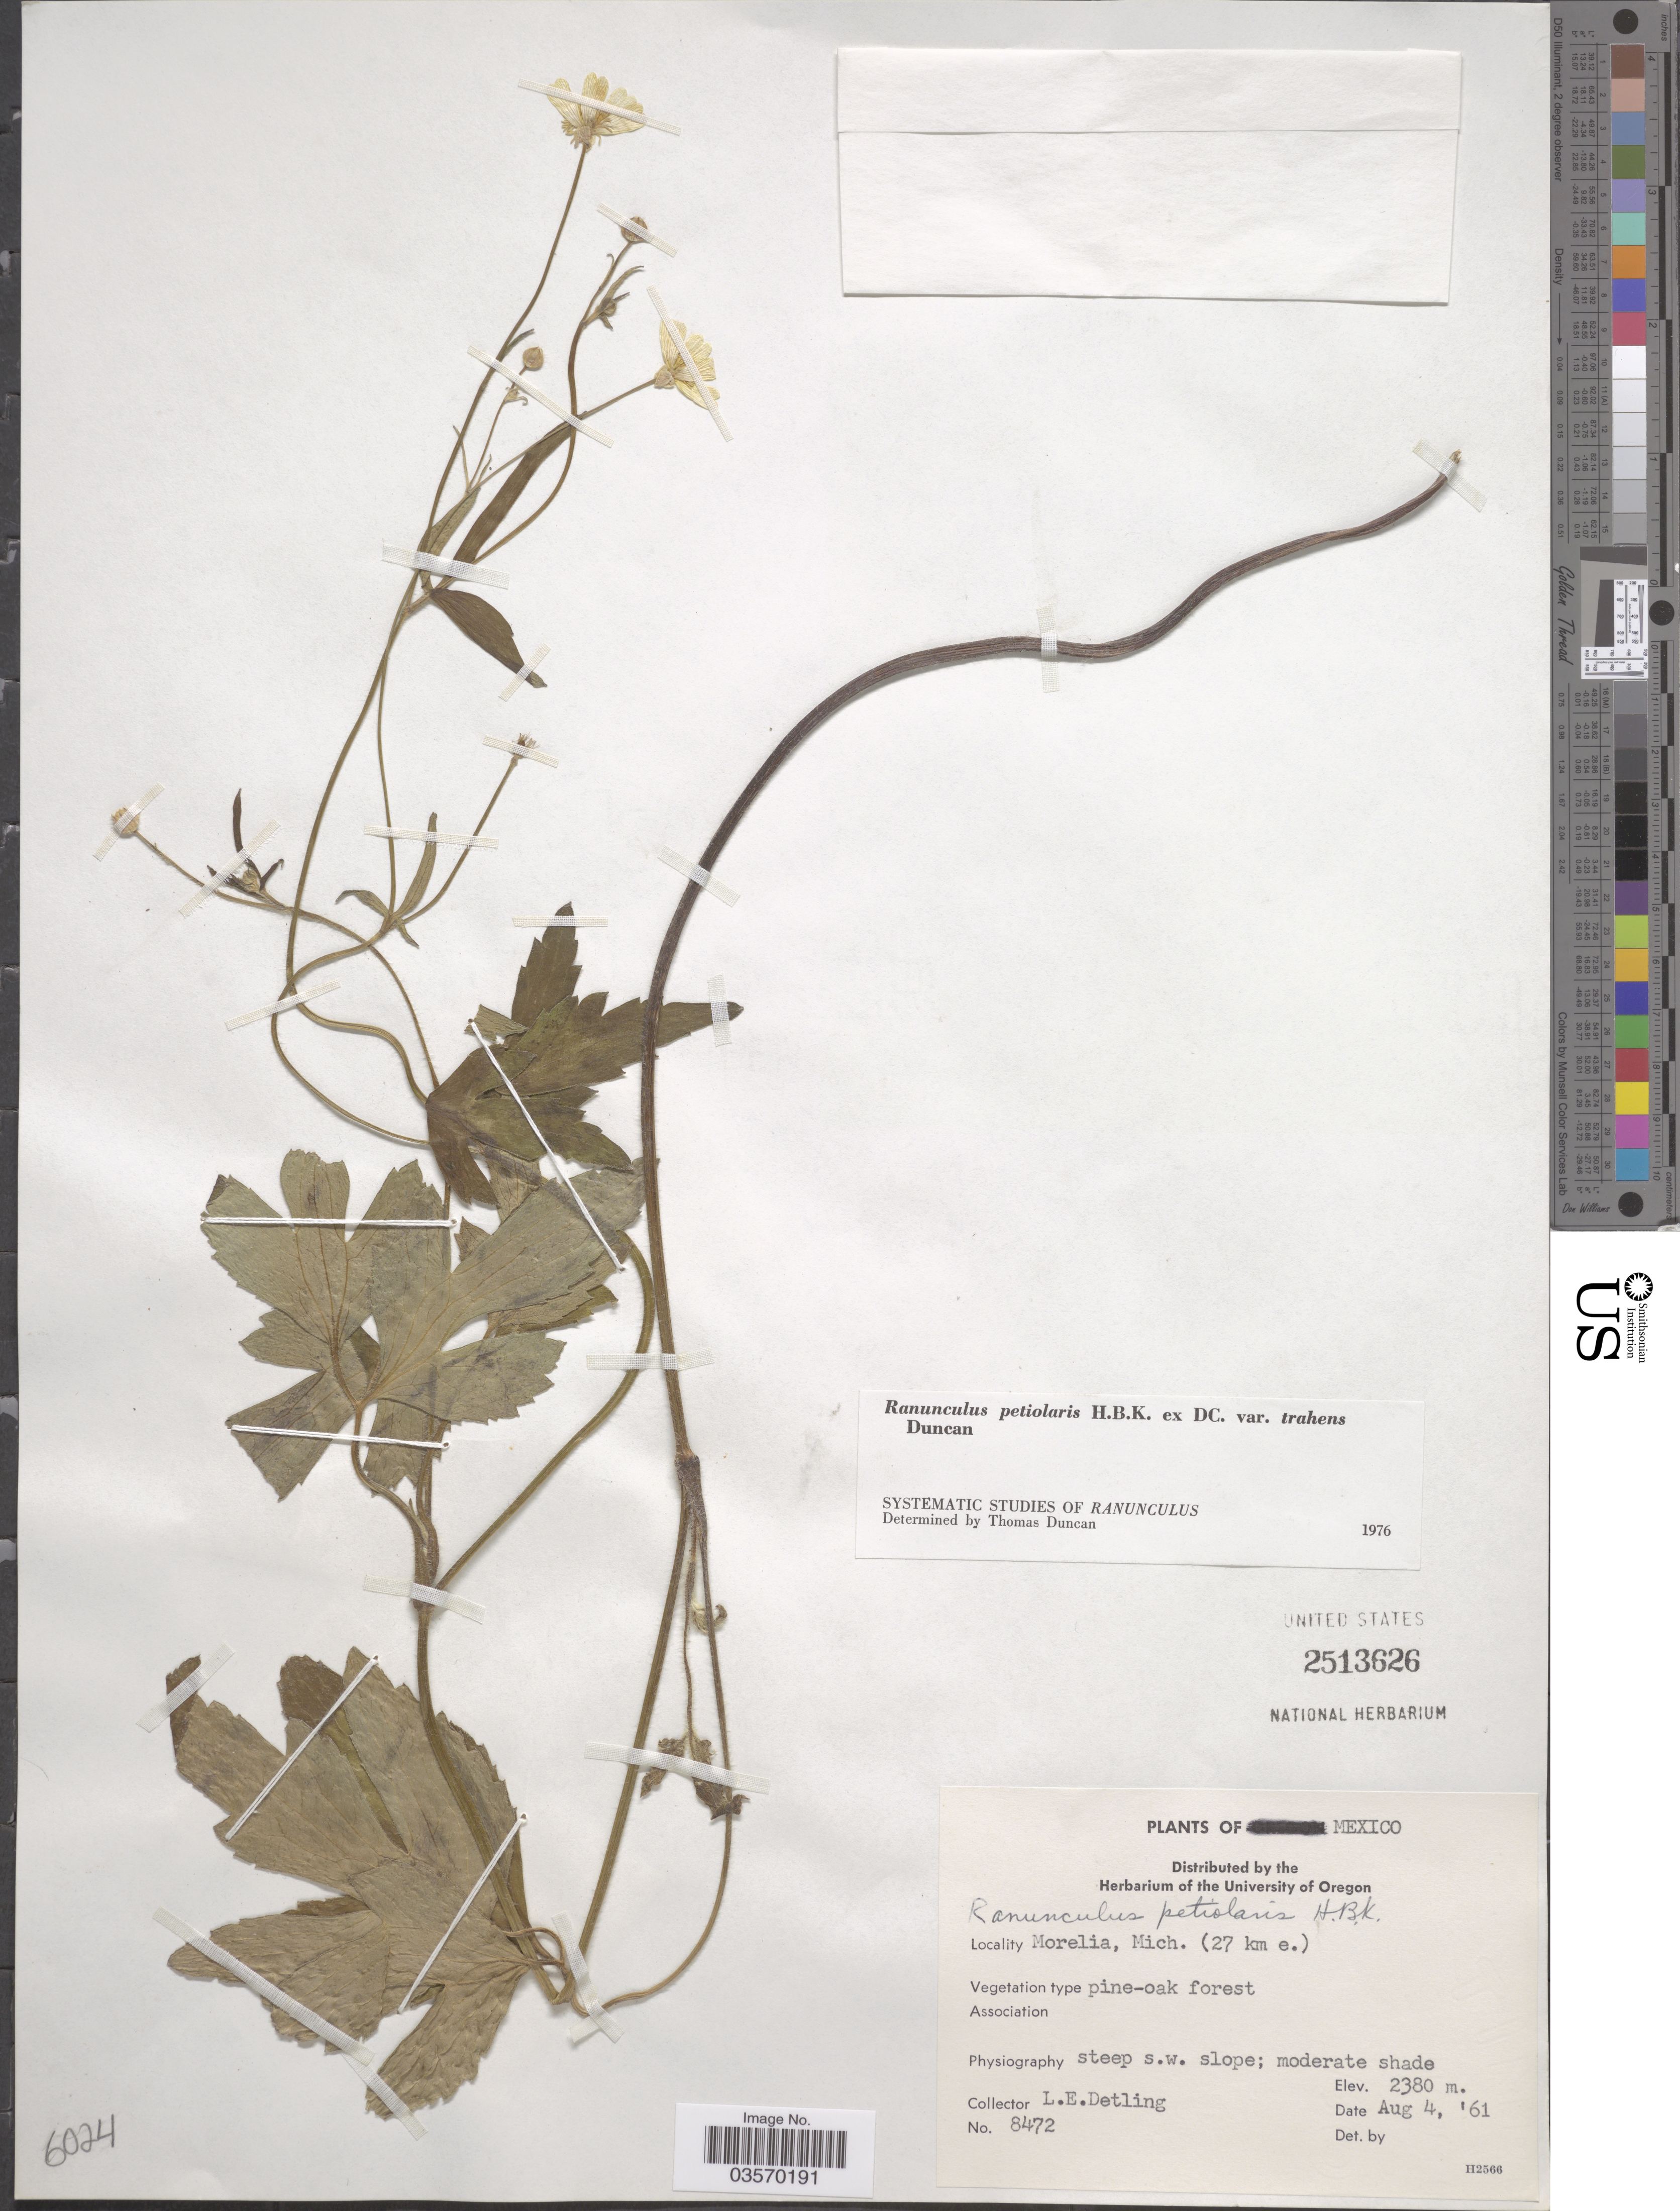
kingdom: Plantae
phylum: Tracheophyta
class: Magnoliopsida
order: Ranunculales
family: Ranunculaceae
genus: Ranunculus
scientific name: Ranunculus petiolaris var. trahens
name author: Kunth ex DC.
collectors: L. E. Detling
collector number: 8472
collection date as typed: Transcribed d/m/y: 4/8/61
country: Mexico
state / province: Michoacán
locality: Morelia, (27 km e.).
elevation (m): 2380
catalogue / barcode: US 2513626